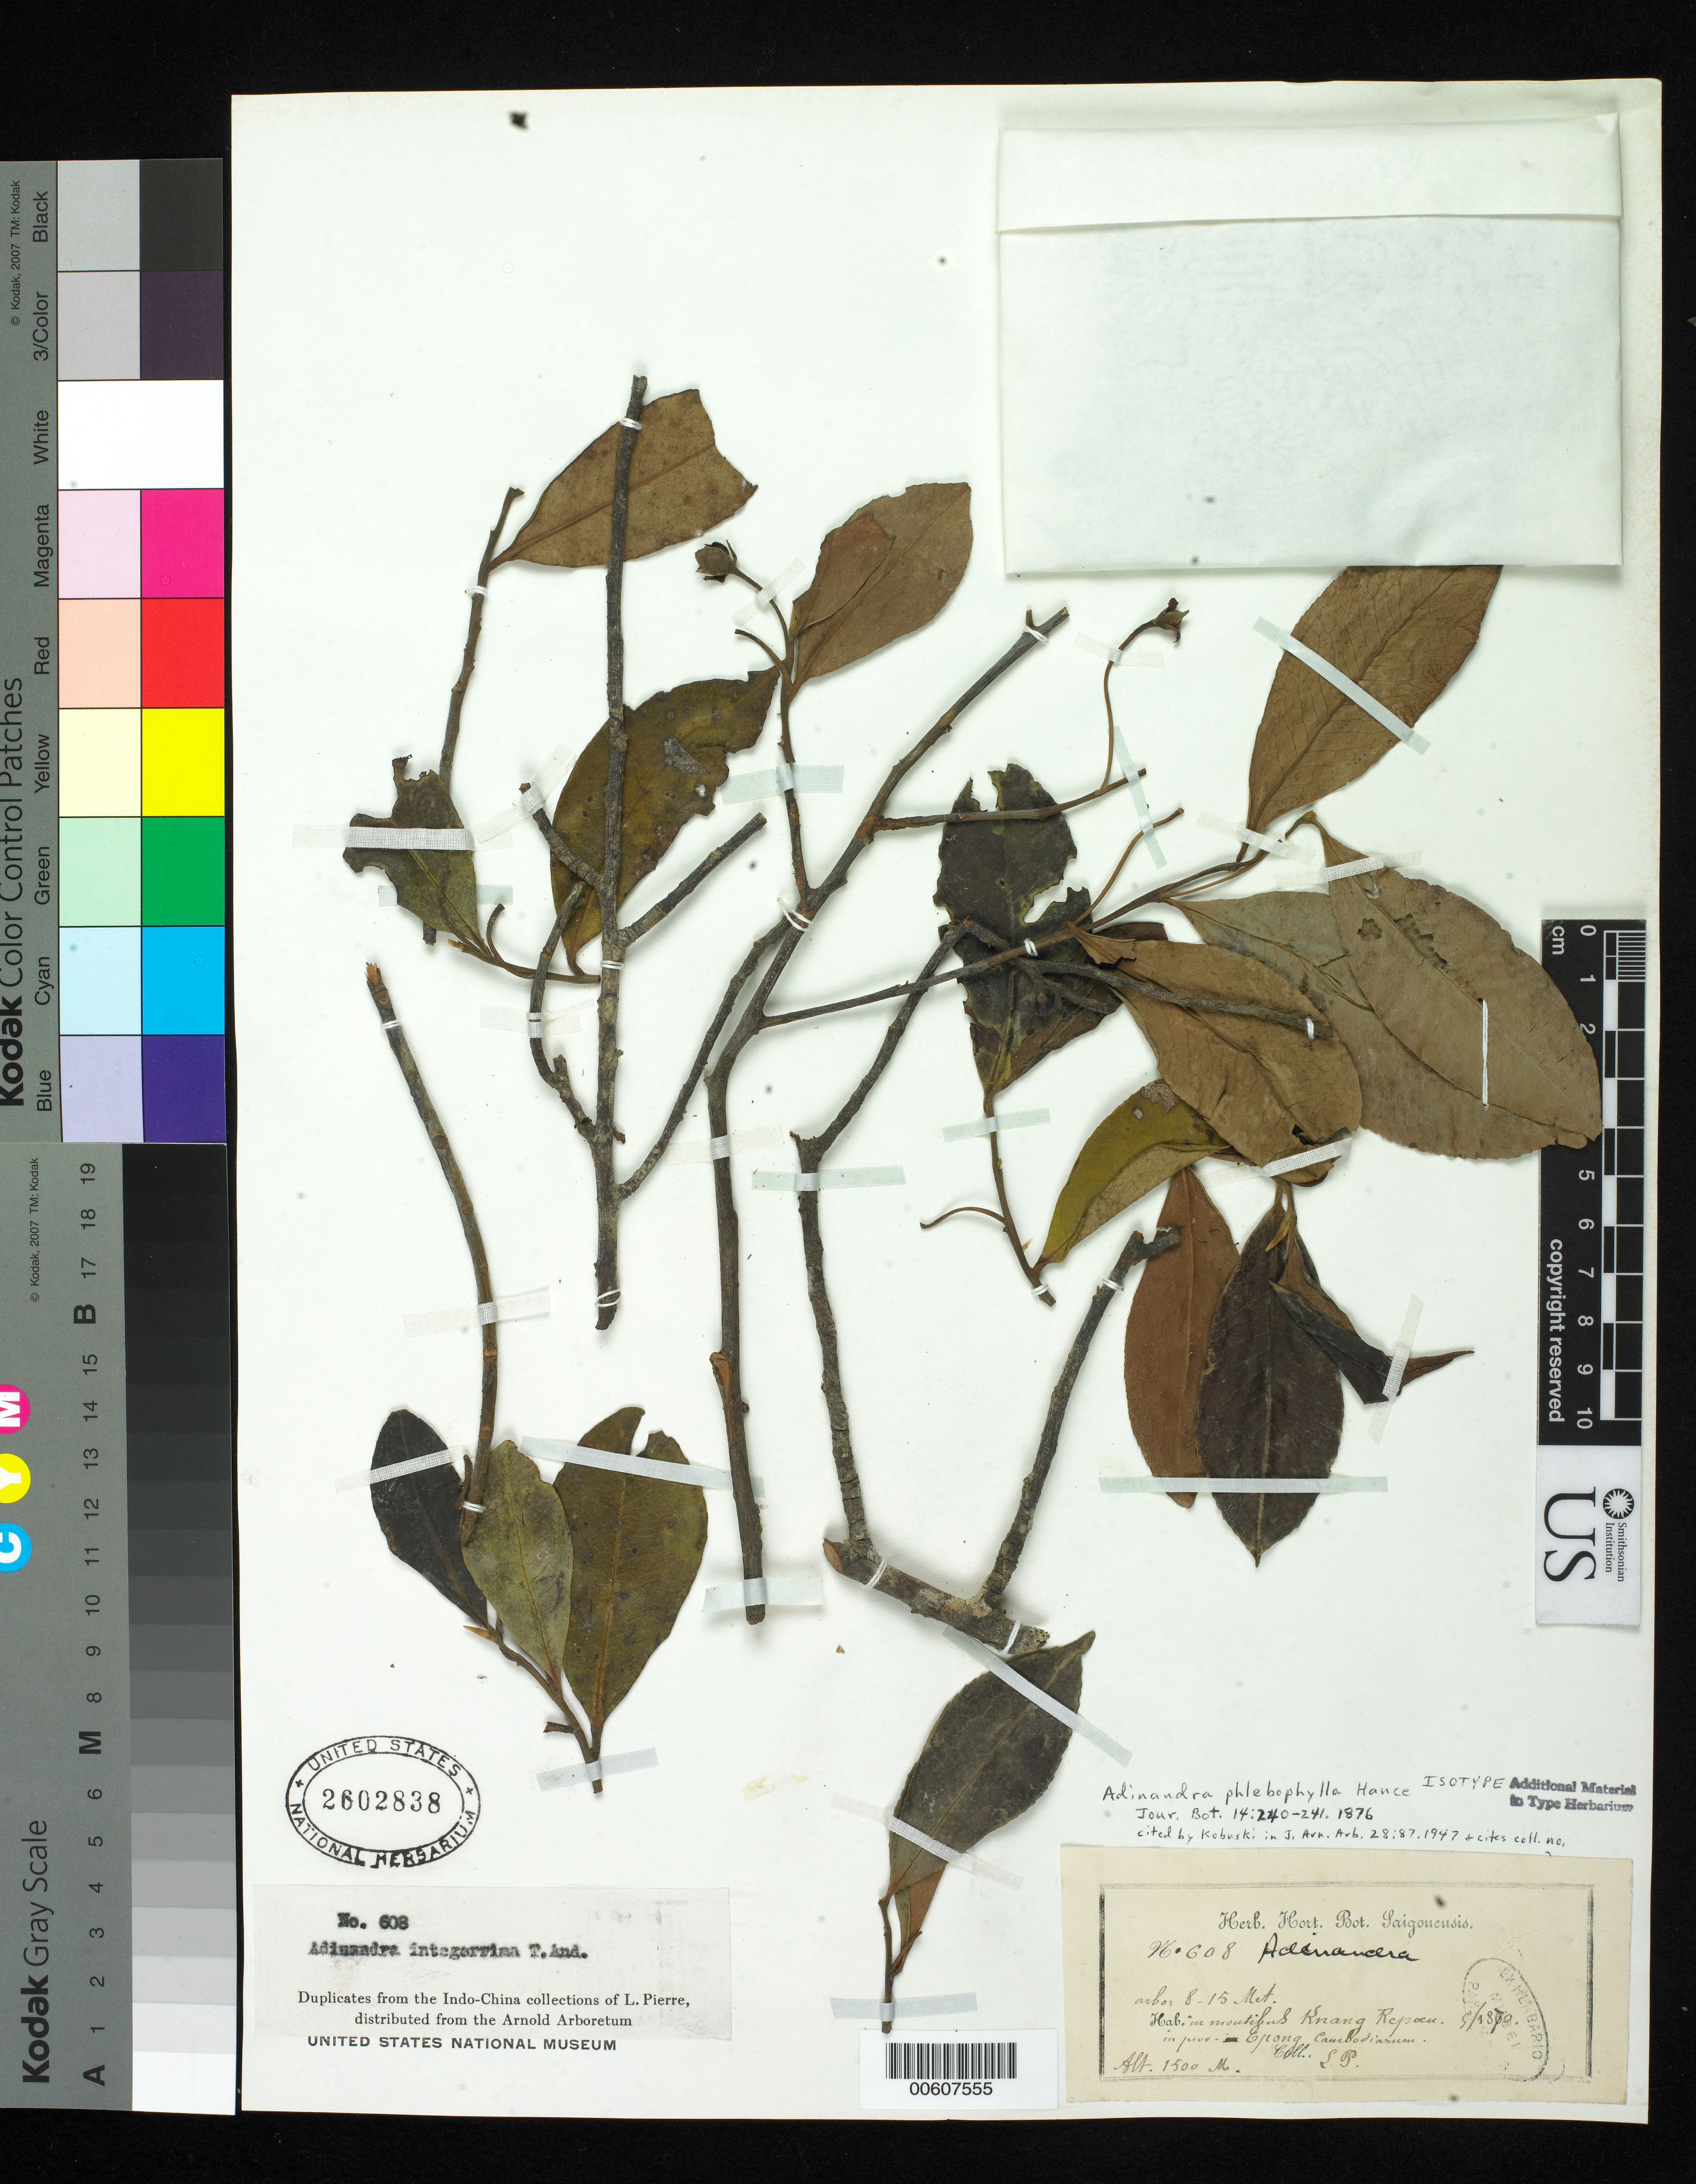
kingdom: Plantae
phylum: Tracheophyta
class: Magnoliopsida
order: Ericales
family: Pentaphylacaceae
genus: Adinandra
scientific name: Adinandra phlebophylla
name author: Hance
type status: Isotype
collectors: J. Pierre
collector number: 608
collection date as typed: May 1870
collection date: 1870-05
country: Cambodia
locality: In montibus Knag Repoen in prov. Tpeng.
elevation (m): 1500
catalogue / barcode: US 2602838